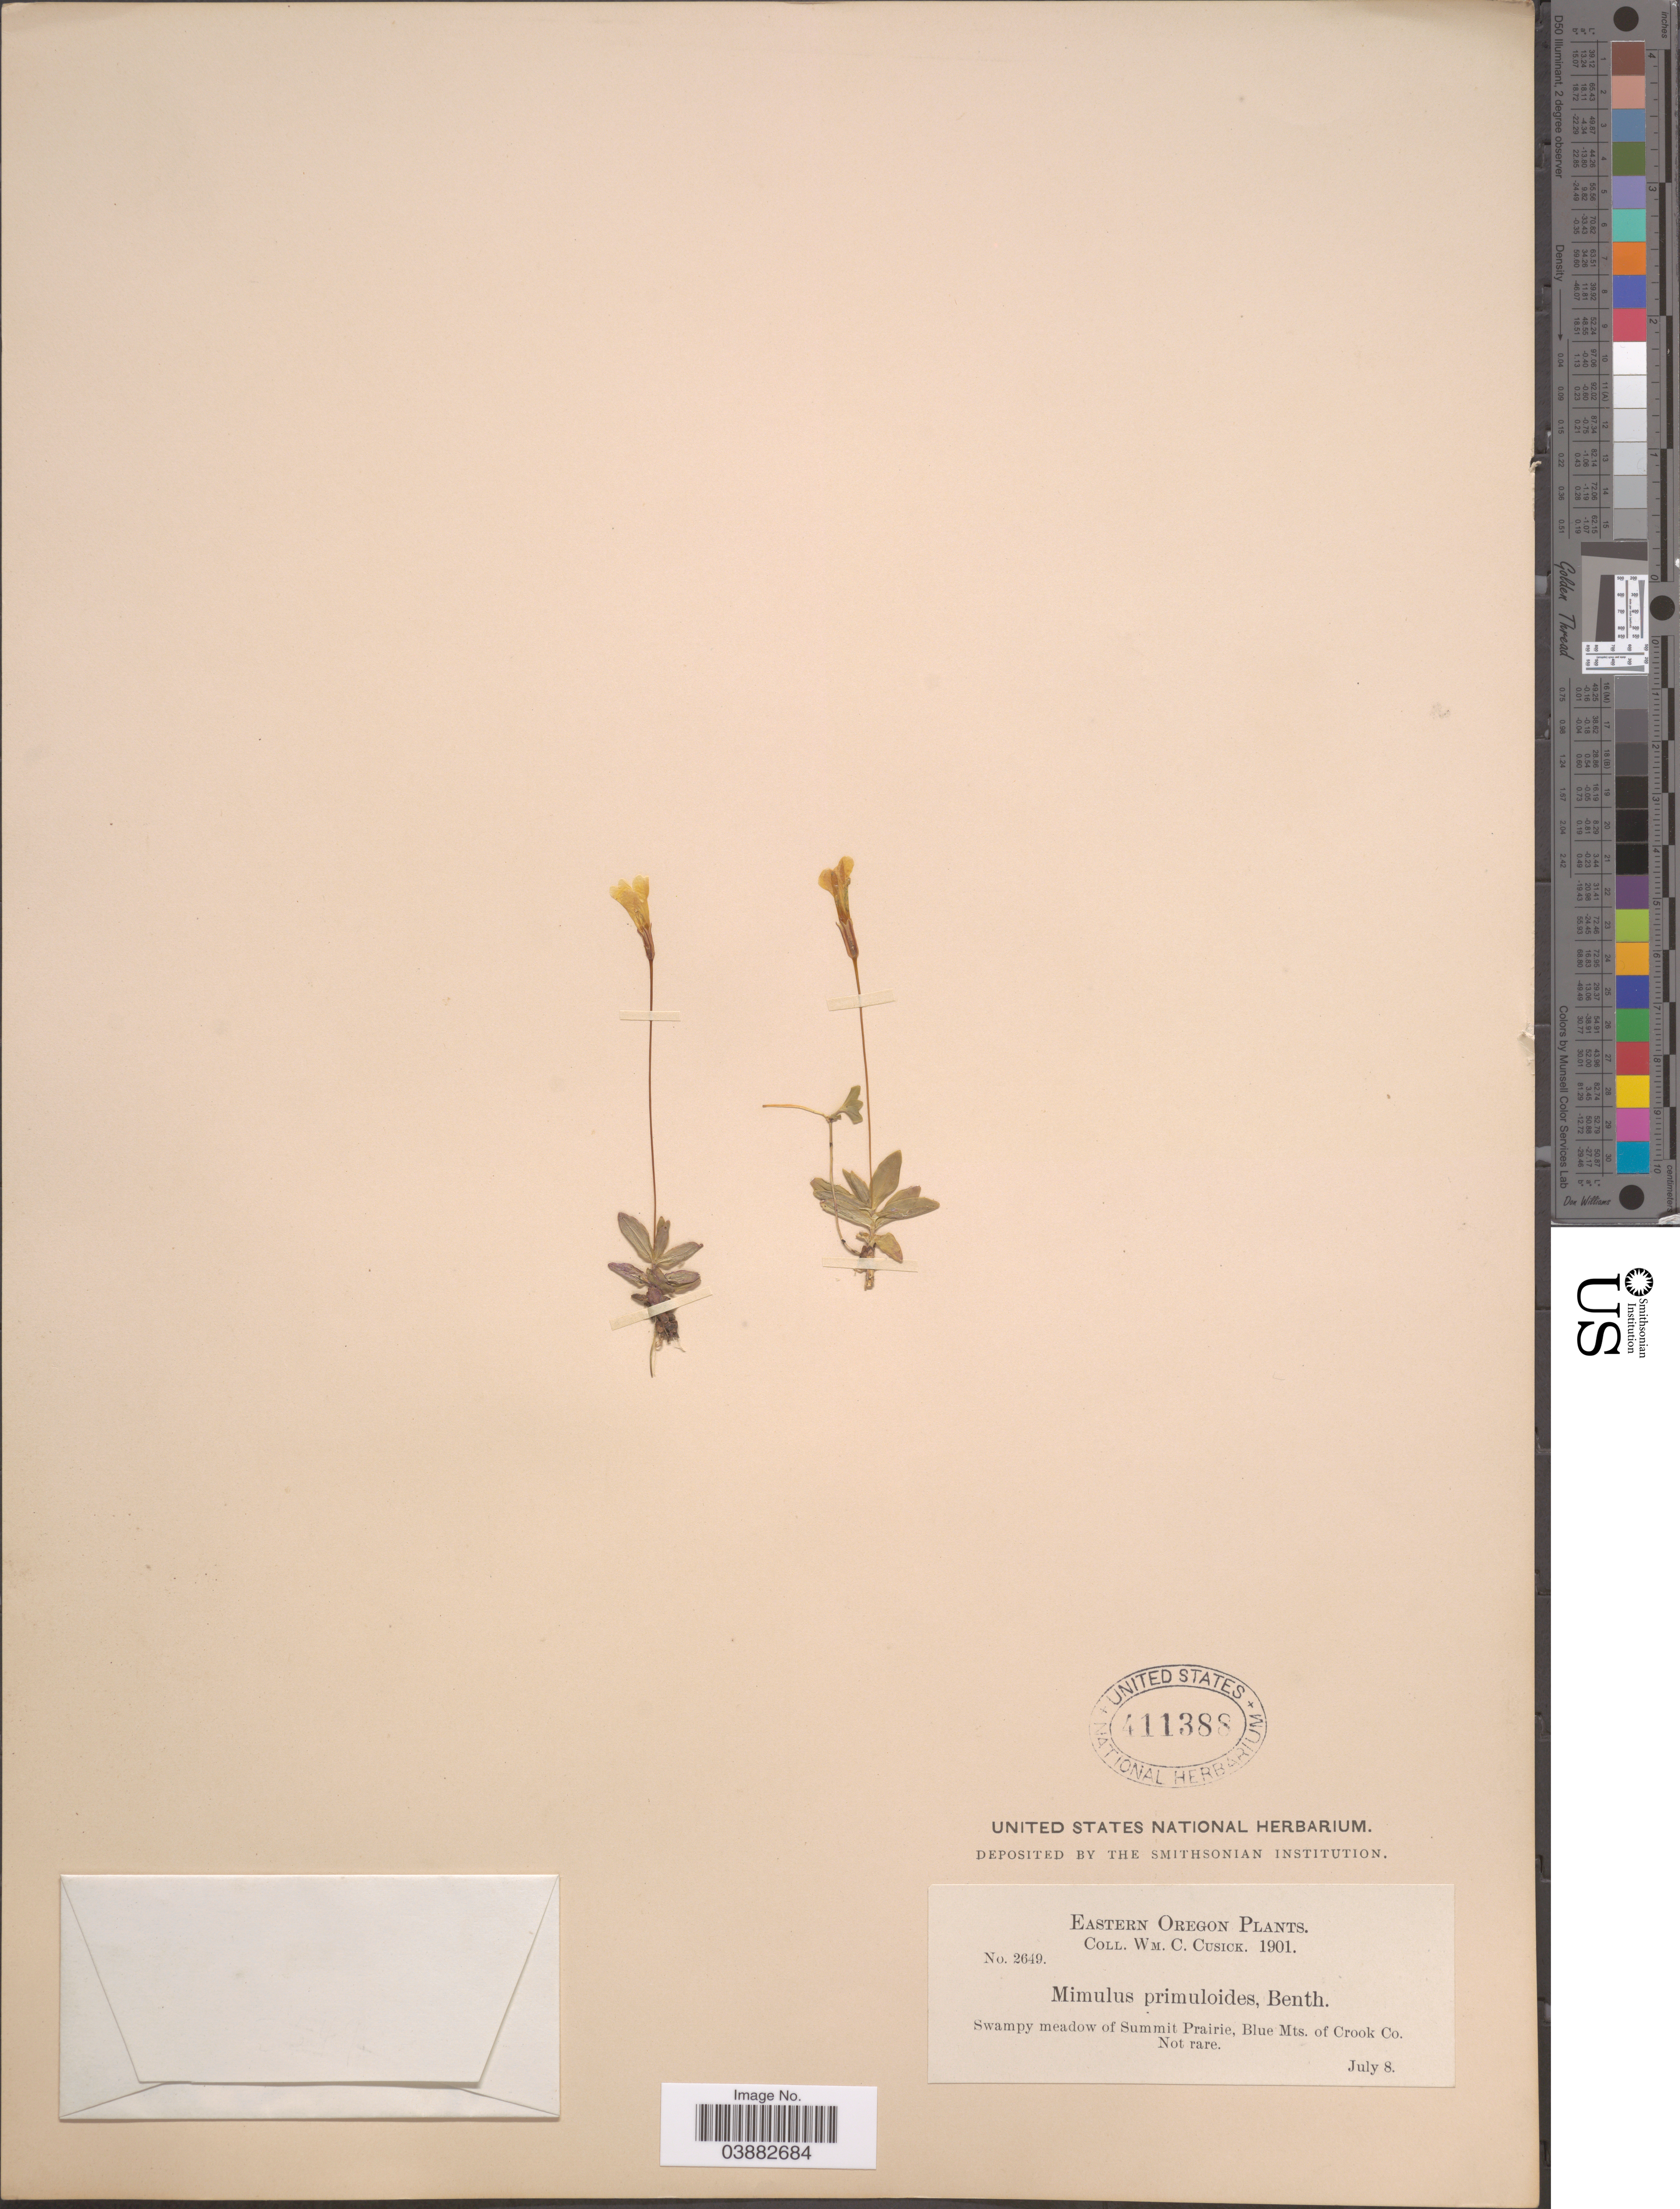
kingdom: Plantae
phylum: Tracheophyta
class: Magnoliopsida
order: Lamiales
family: Phrymaceae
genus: Mimulus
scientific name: Mimulus primuloides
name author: Benth.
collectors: W. C. Cusick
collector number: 2649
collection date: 1901-07-08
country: United States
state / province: Oregon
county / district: Crook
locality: Eastern Oregon. Swampy meadow of Summit Prairie, Blue Mts. of Crook Co.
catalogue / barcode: US 411388